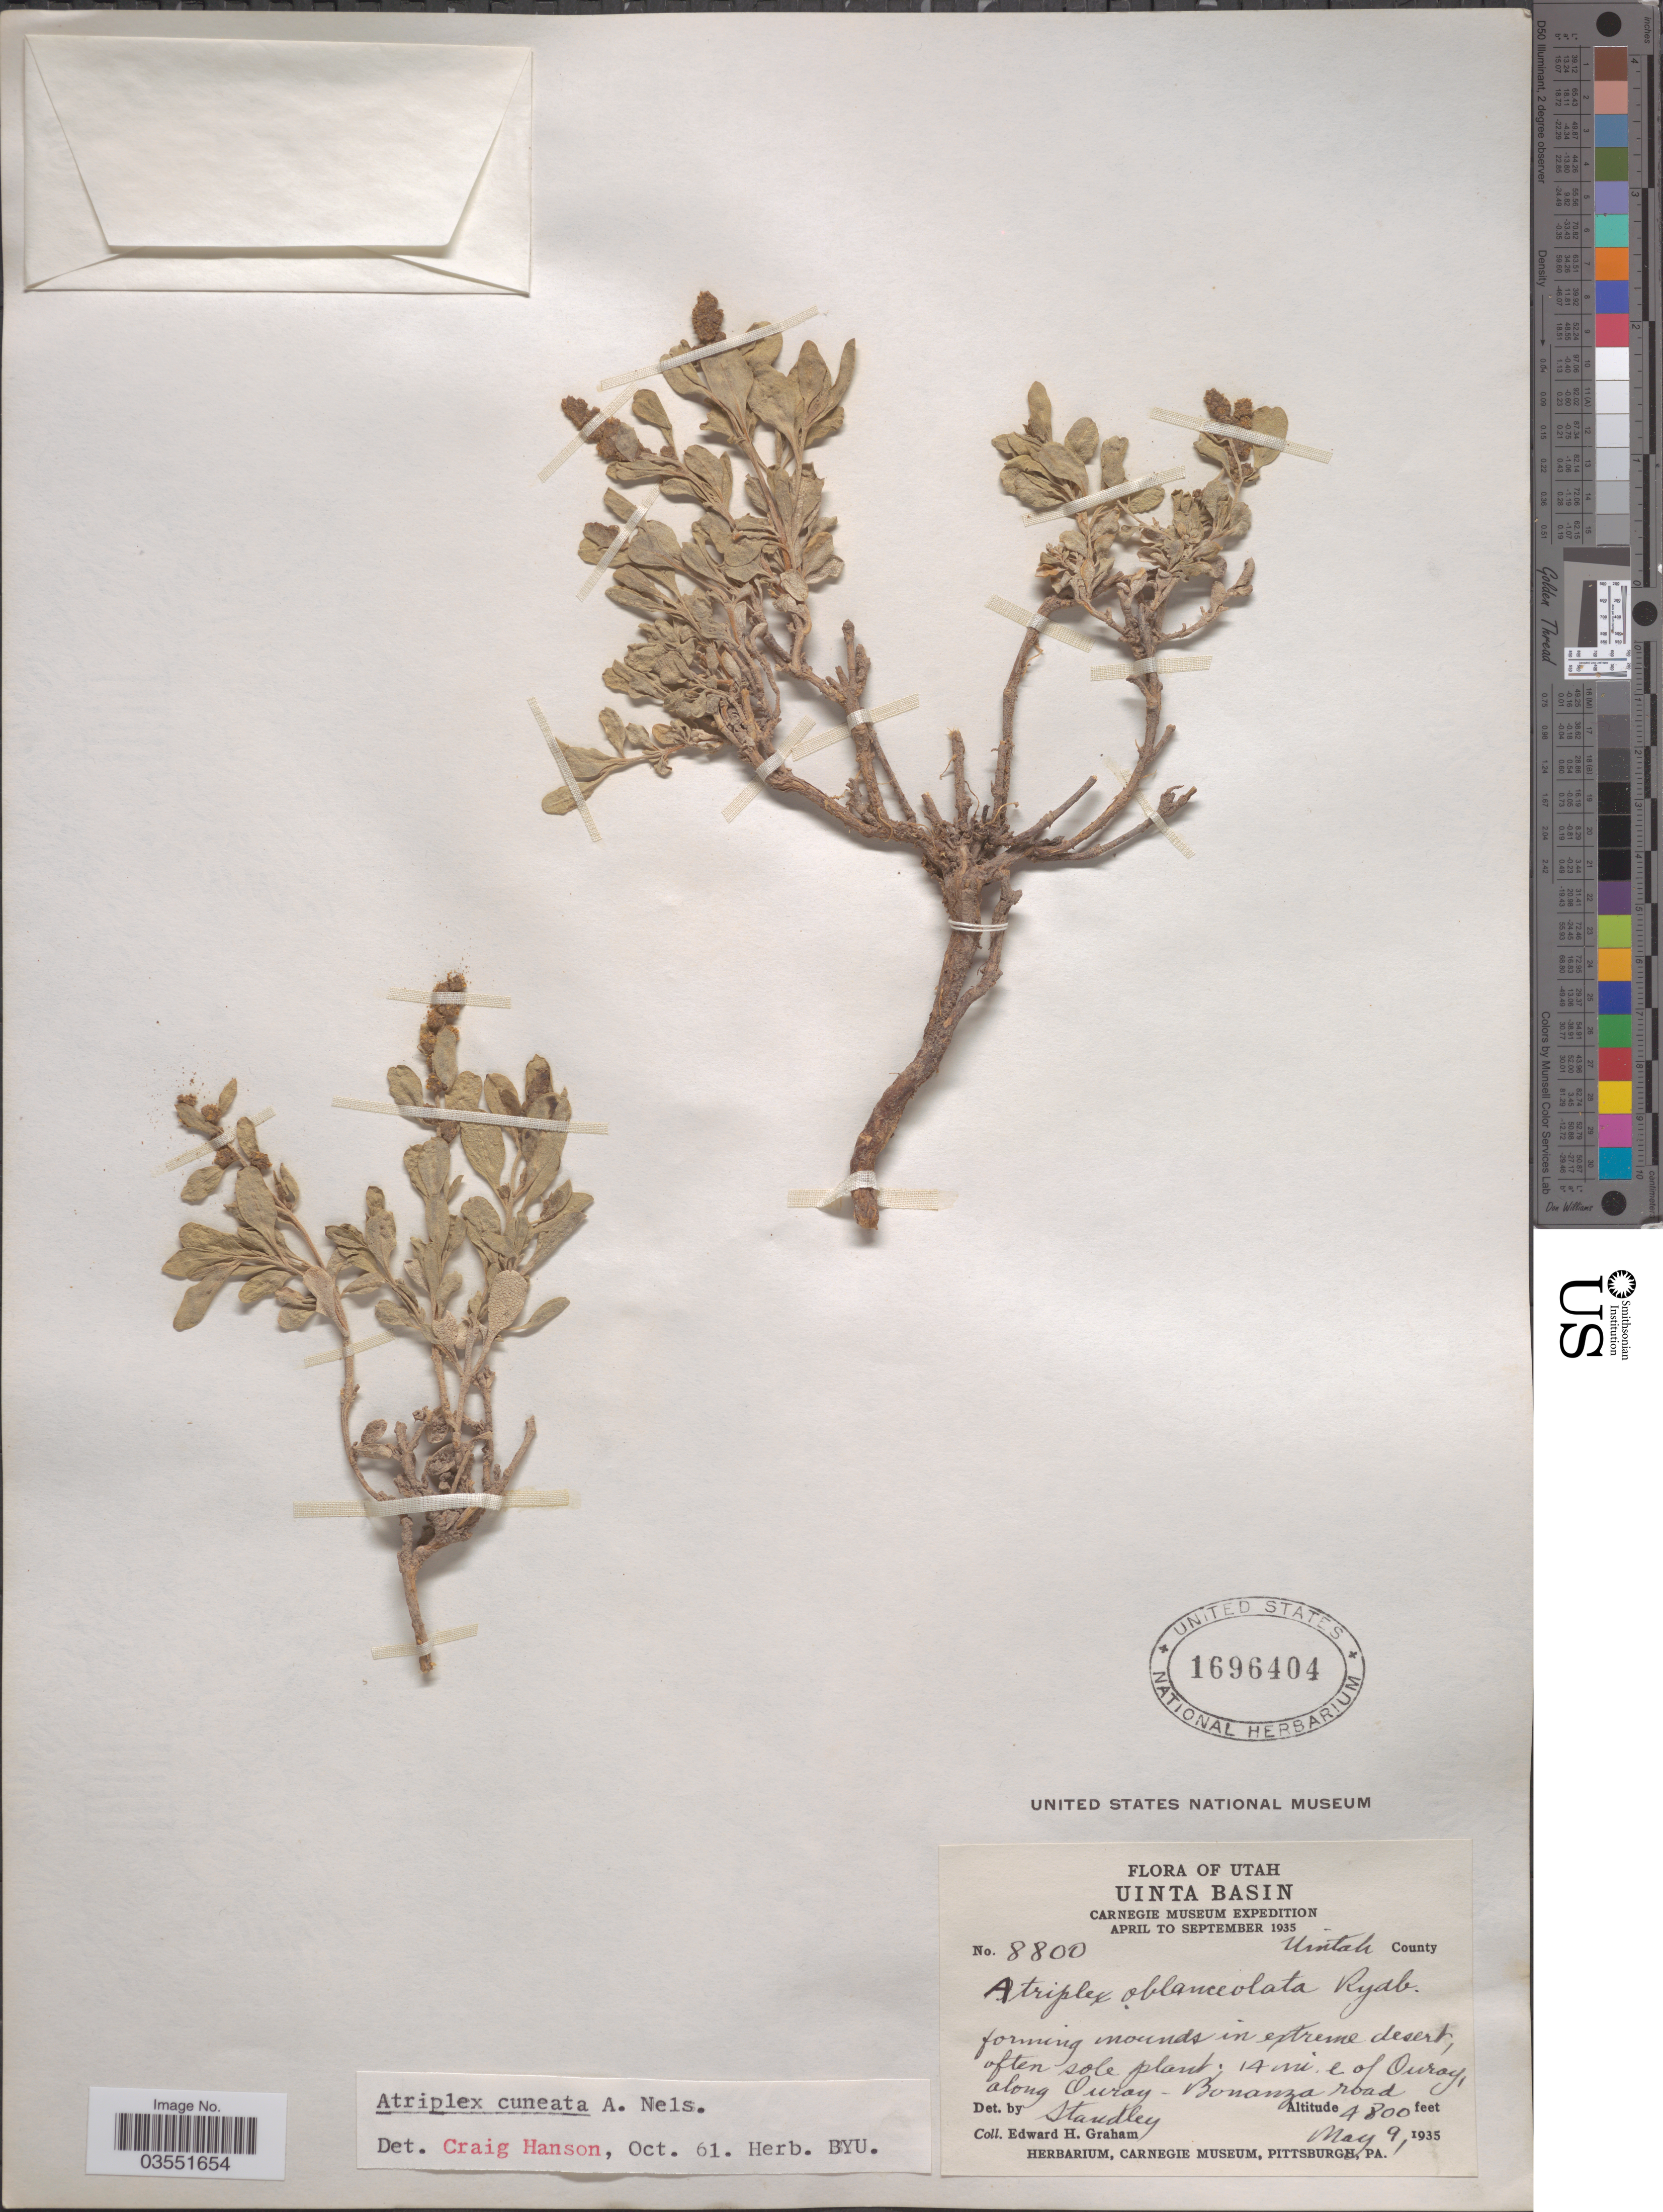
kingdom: Plantae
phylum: Tracheophyta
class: Magnoliopsida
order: Caryophyllales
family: Amaranthaceae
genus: Atriplex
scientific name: Atriplex cuneata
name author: A. Nelson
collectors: E. H. Graham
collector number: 8800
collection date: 1935-05-09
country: United States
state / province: Utah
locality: Uinta Basin, Uintah County. 14 mi. e. of Ouray, along Ouray- Bonanza road.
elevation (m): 1463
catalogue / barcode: US 1696404